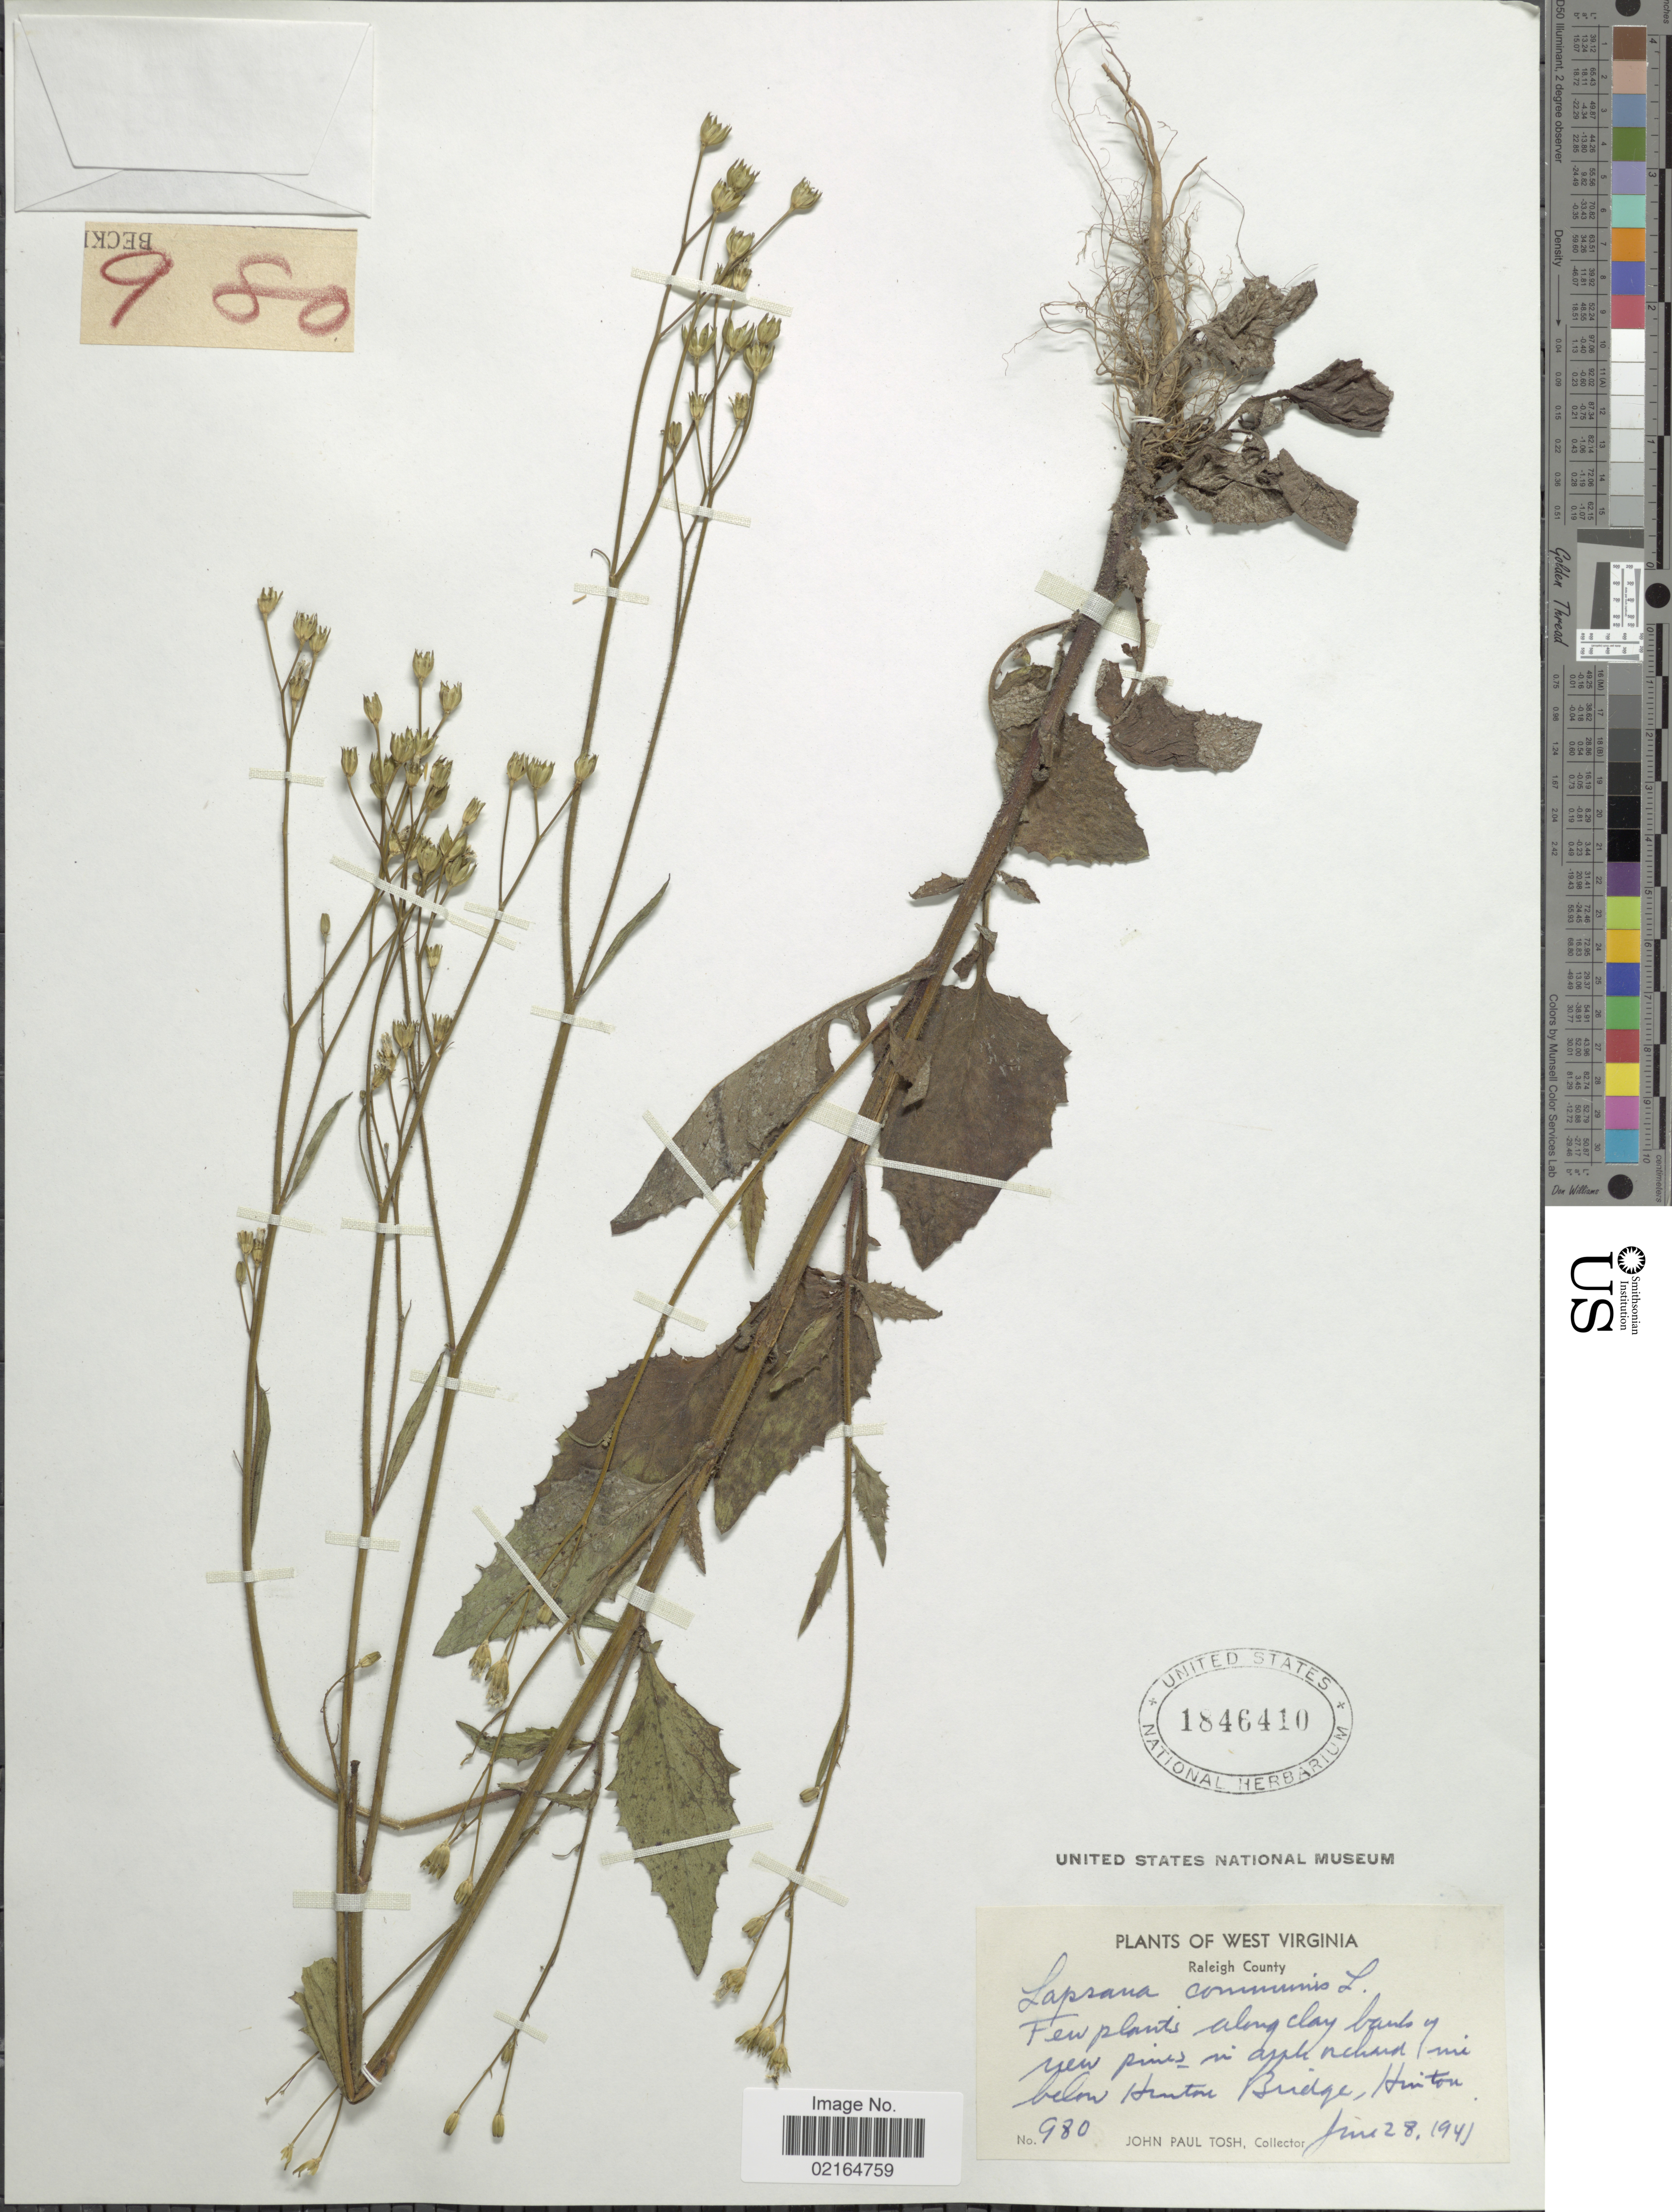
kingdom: Plantae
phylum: Tracheophyta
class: Magnoliopsida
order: Asterales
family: Asteraceae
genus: Lapsana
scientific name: Lapsana communis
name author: L.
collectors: J. Tosh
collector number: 980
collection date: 1941-06-28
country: United States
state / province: West Virginia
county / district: Raleigh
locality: Raleigh County, in apple orchard 1 mi below Hinton Bridge, Hinton.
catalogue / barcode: US 1846410